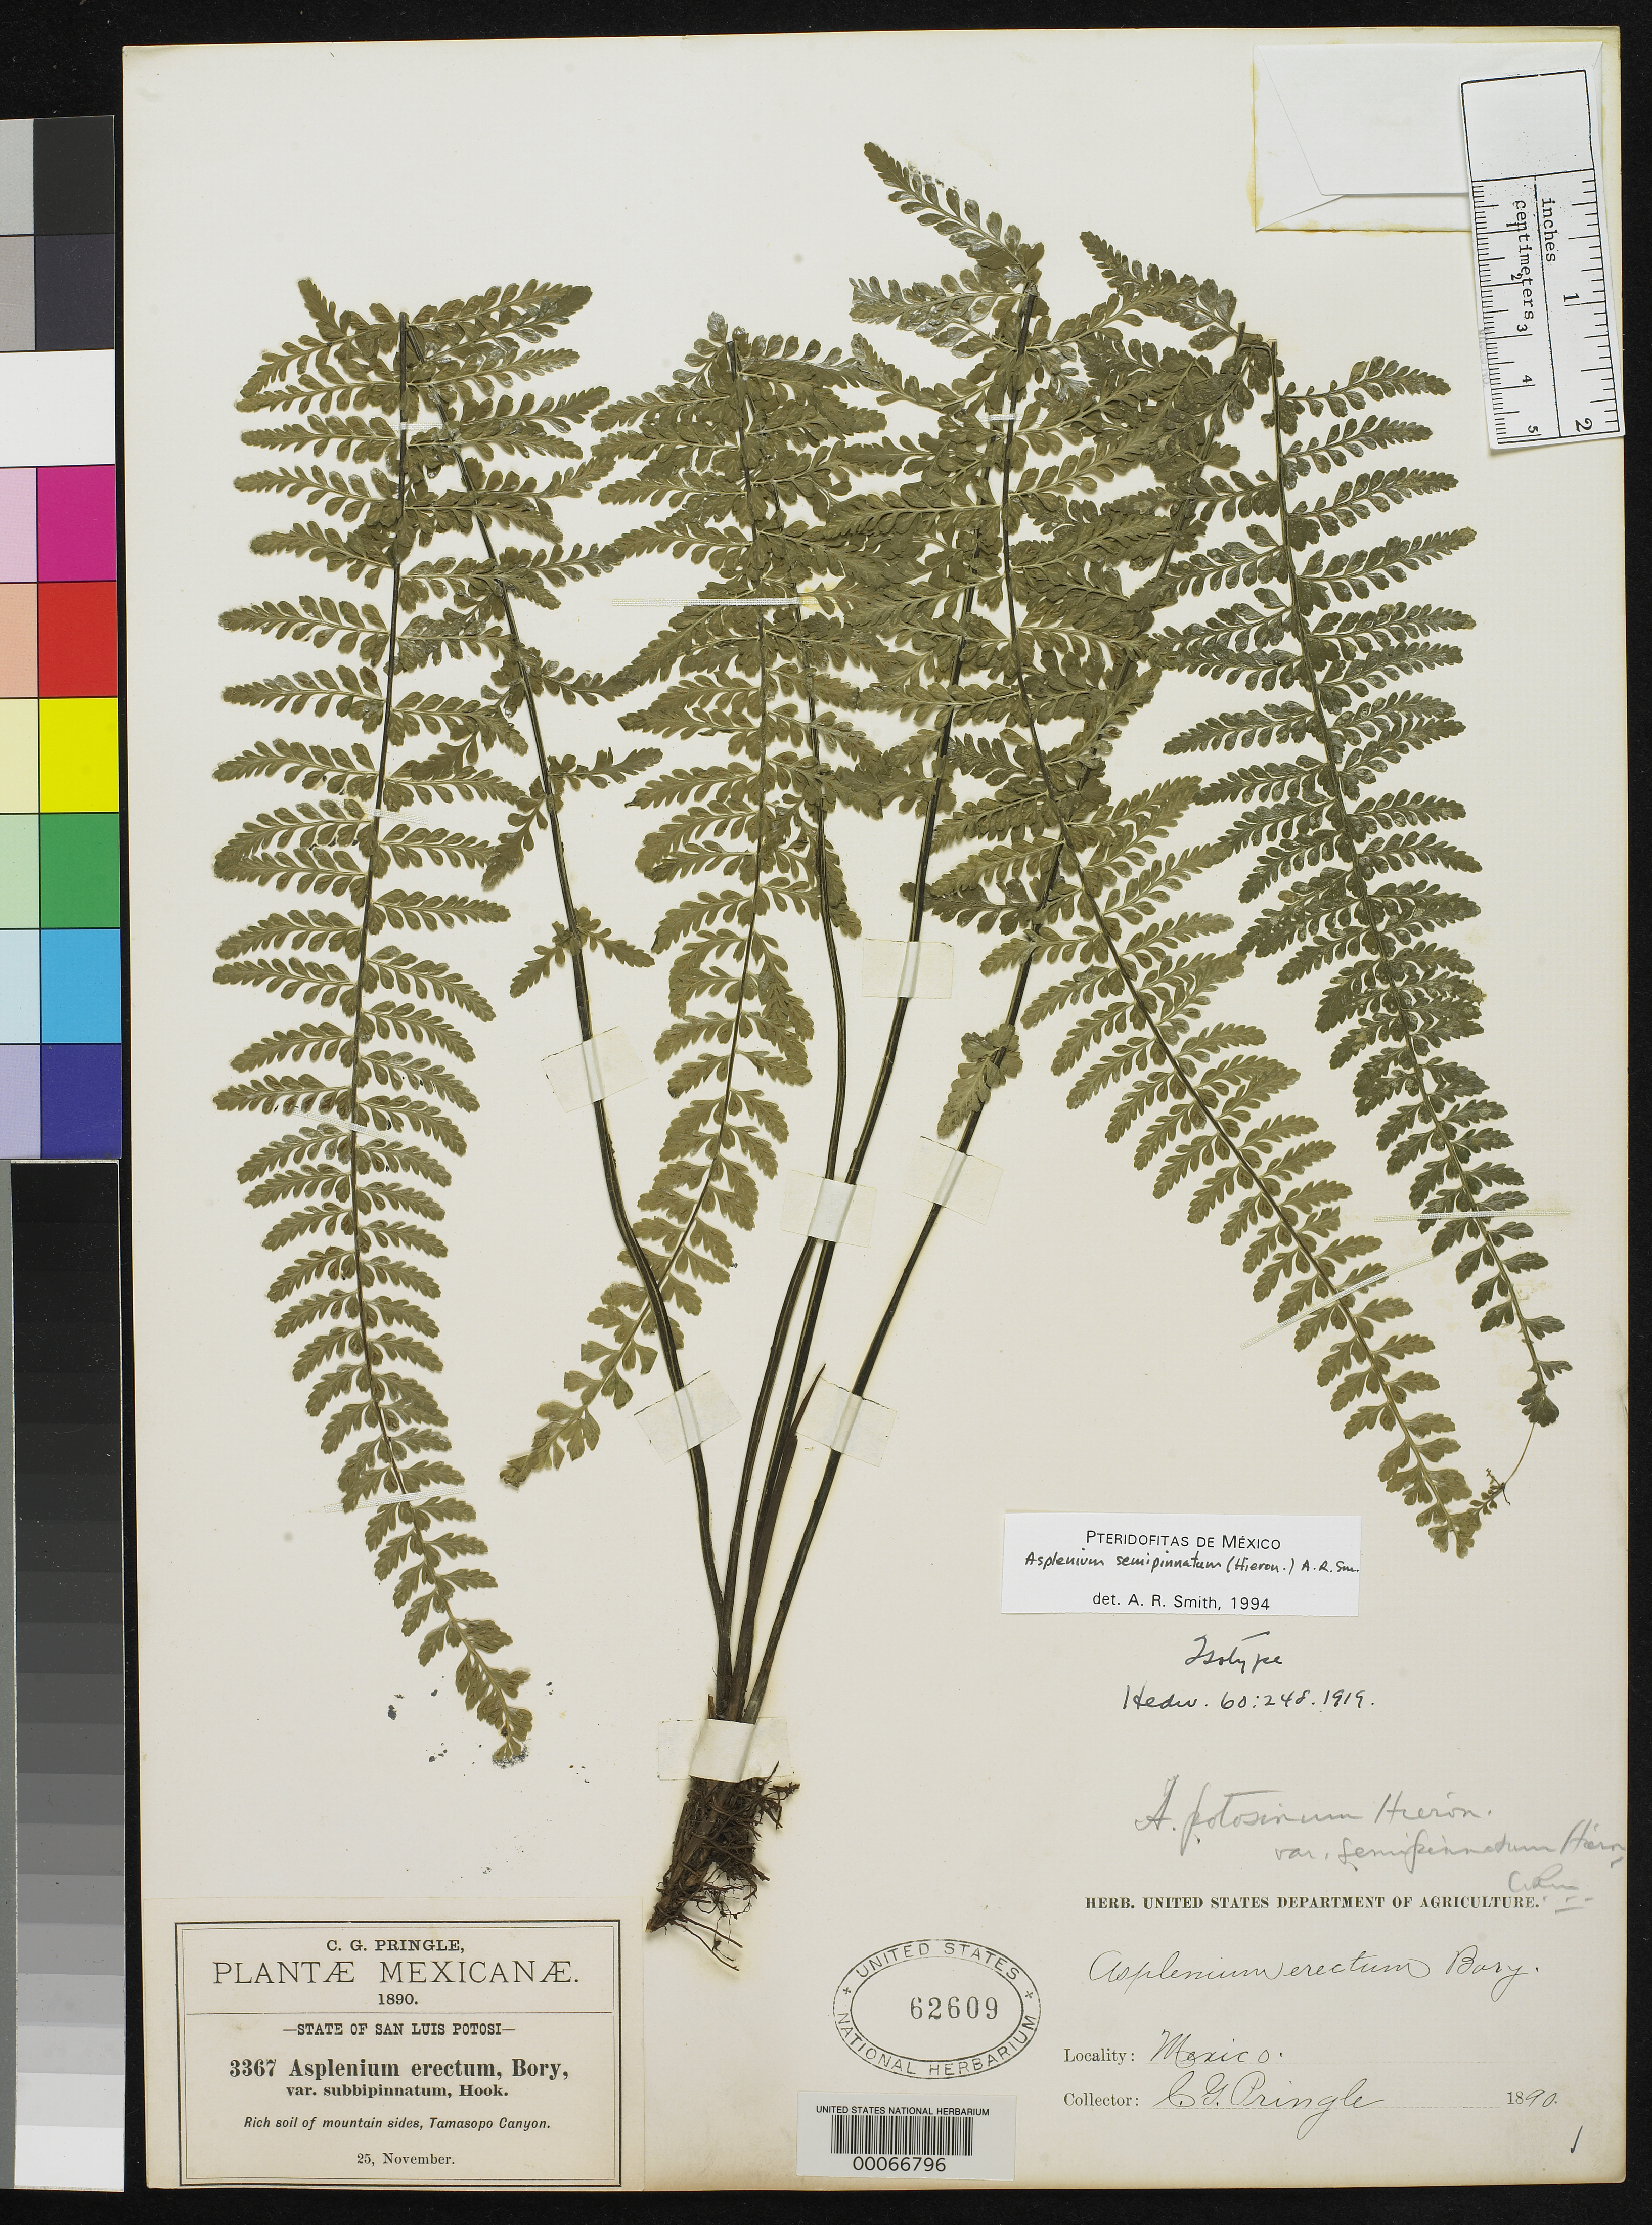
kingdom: Plantae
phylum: Tracheophyta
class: Polypodiopsida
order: Polypodiales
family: Aspleniaceae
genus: Asplenium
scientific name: Asplenium potosinum var. semipinnatum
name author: Hieron.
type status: Type Collection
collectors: C. G. Pringle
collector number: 3367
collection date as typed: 25 Nov 1890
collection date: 1890-11-25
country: Mexico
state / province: San Luis Potosi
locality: Tamasopo Canyon, mountain sides.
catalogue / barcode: US 62609